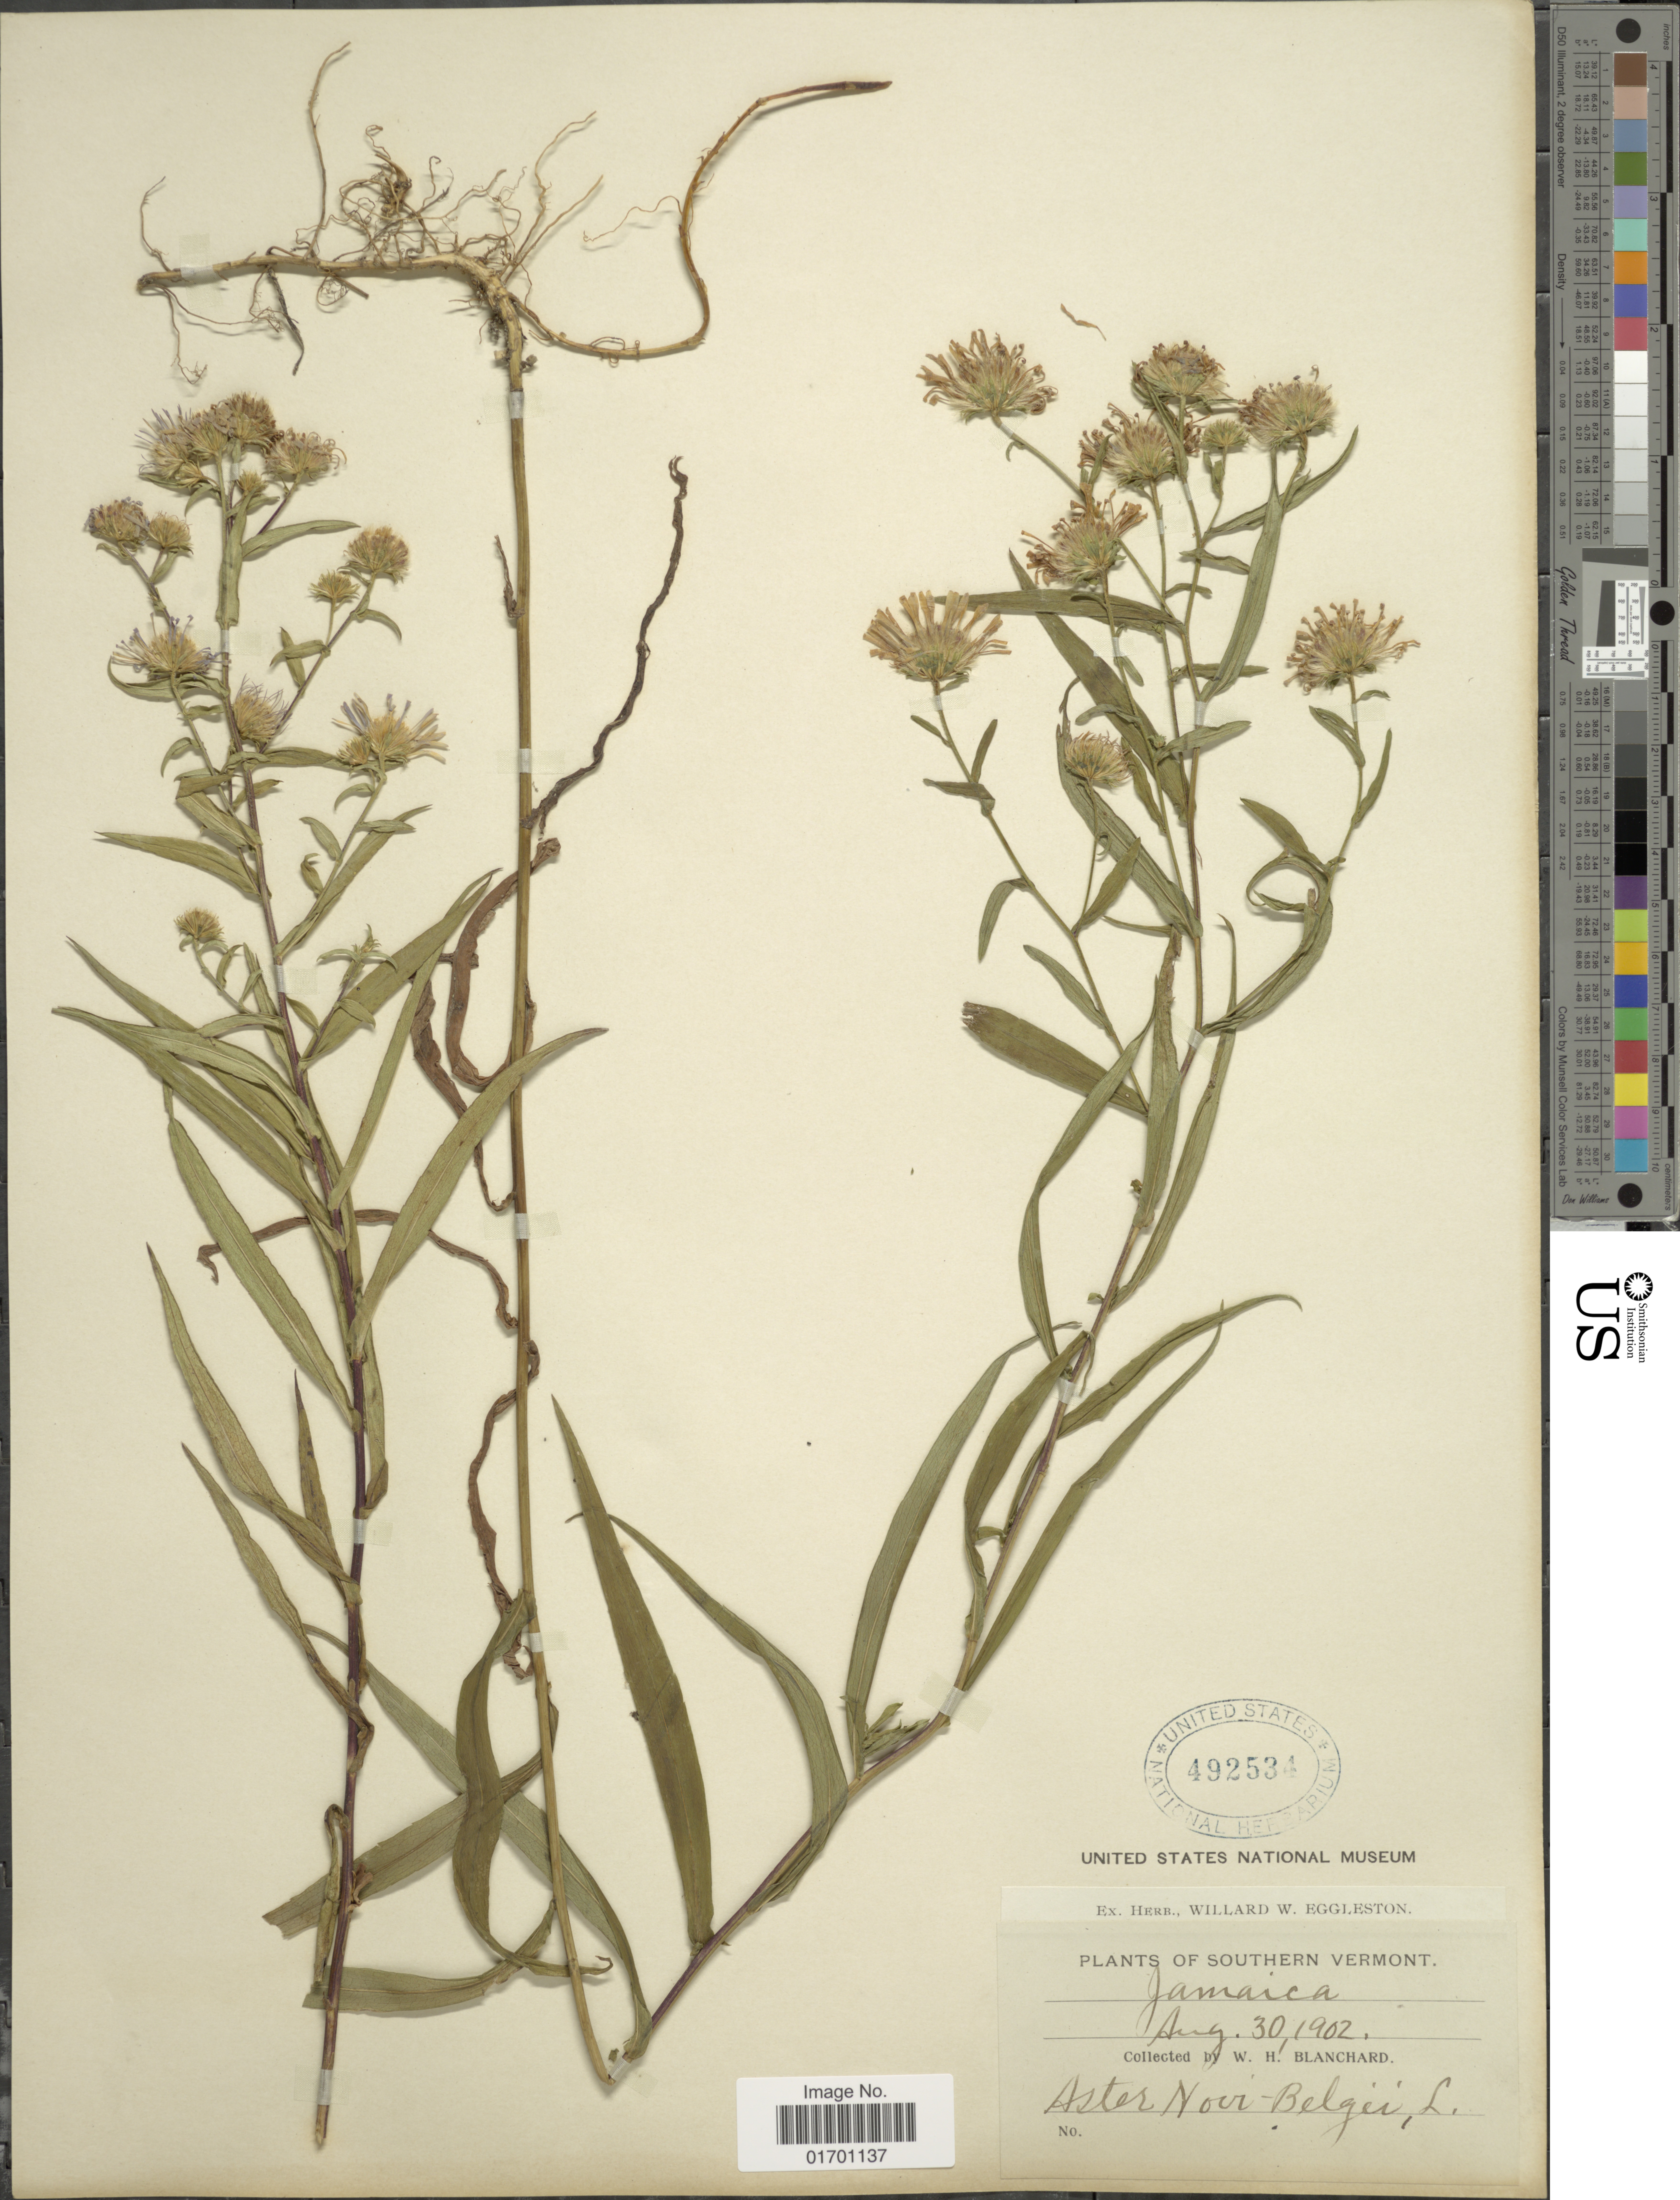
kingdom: Plantae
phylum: Tracheophyta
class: Magnoliopsida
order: Asterales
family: Asteraceae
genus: Symphyotrichum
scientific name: Symphyotrichum novi-belgii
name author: (L.) G.L. Nesom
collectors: W. H. Blanchard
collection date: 1902-08-30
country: United States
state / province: Vermont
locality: Southern Vermont, Jamaica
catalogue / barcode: US 492534